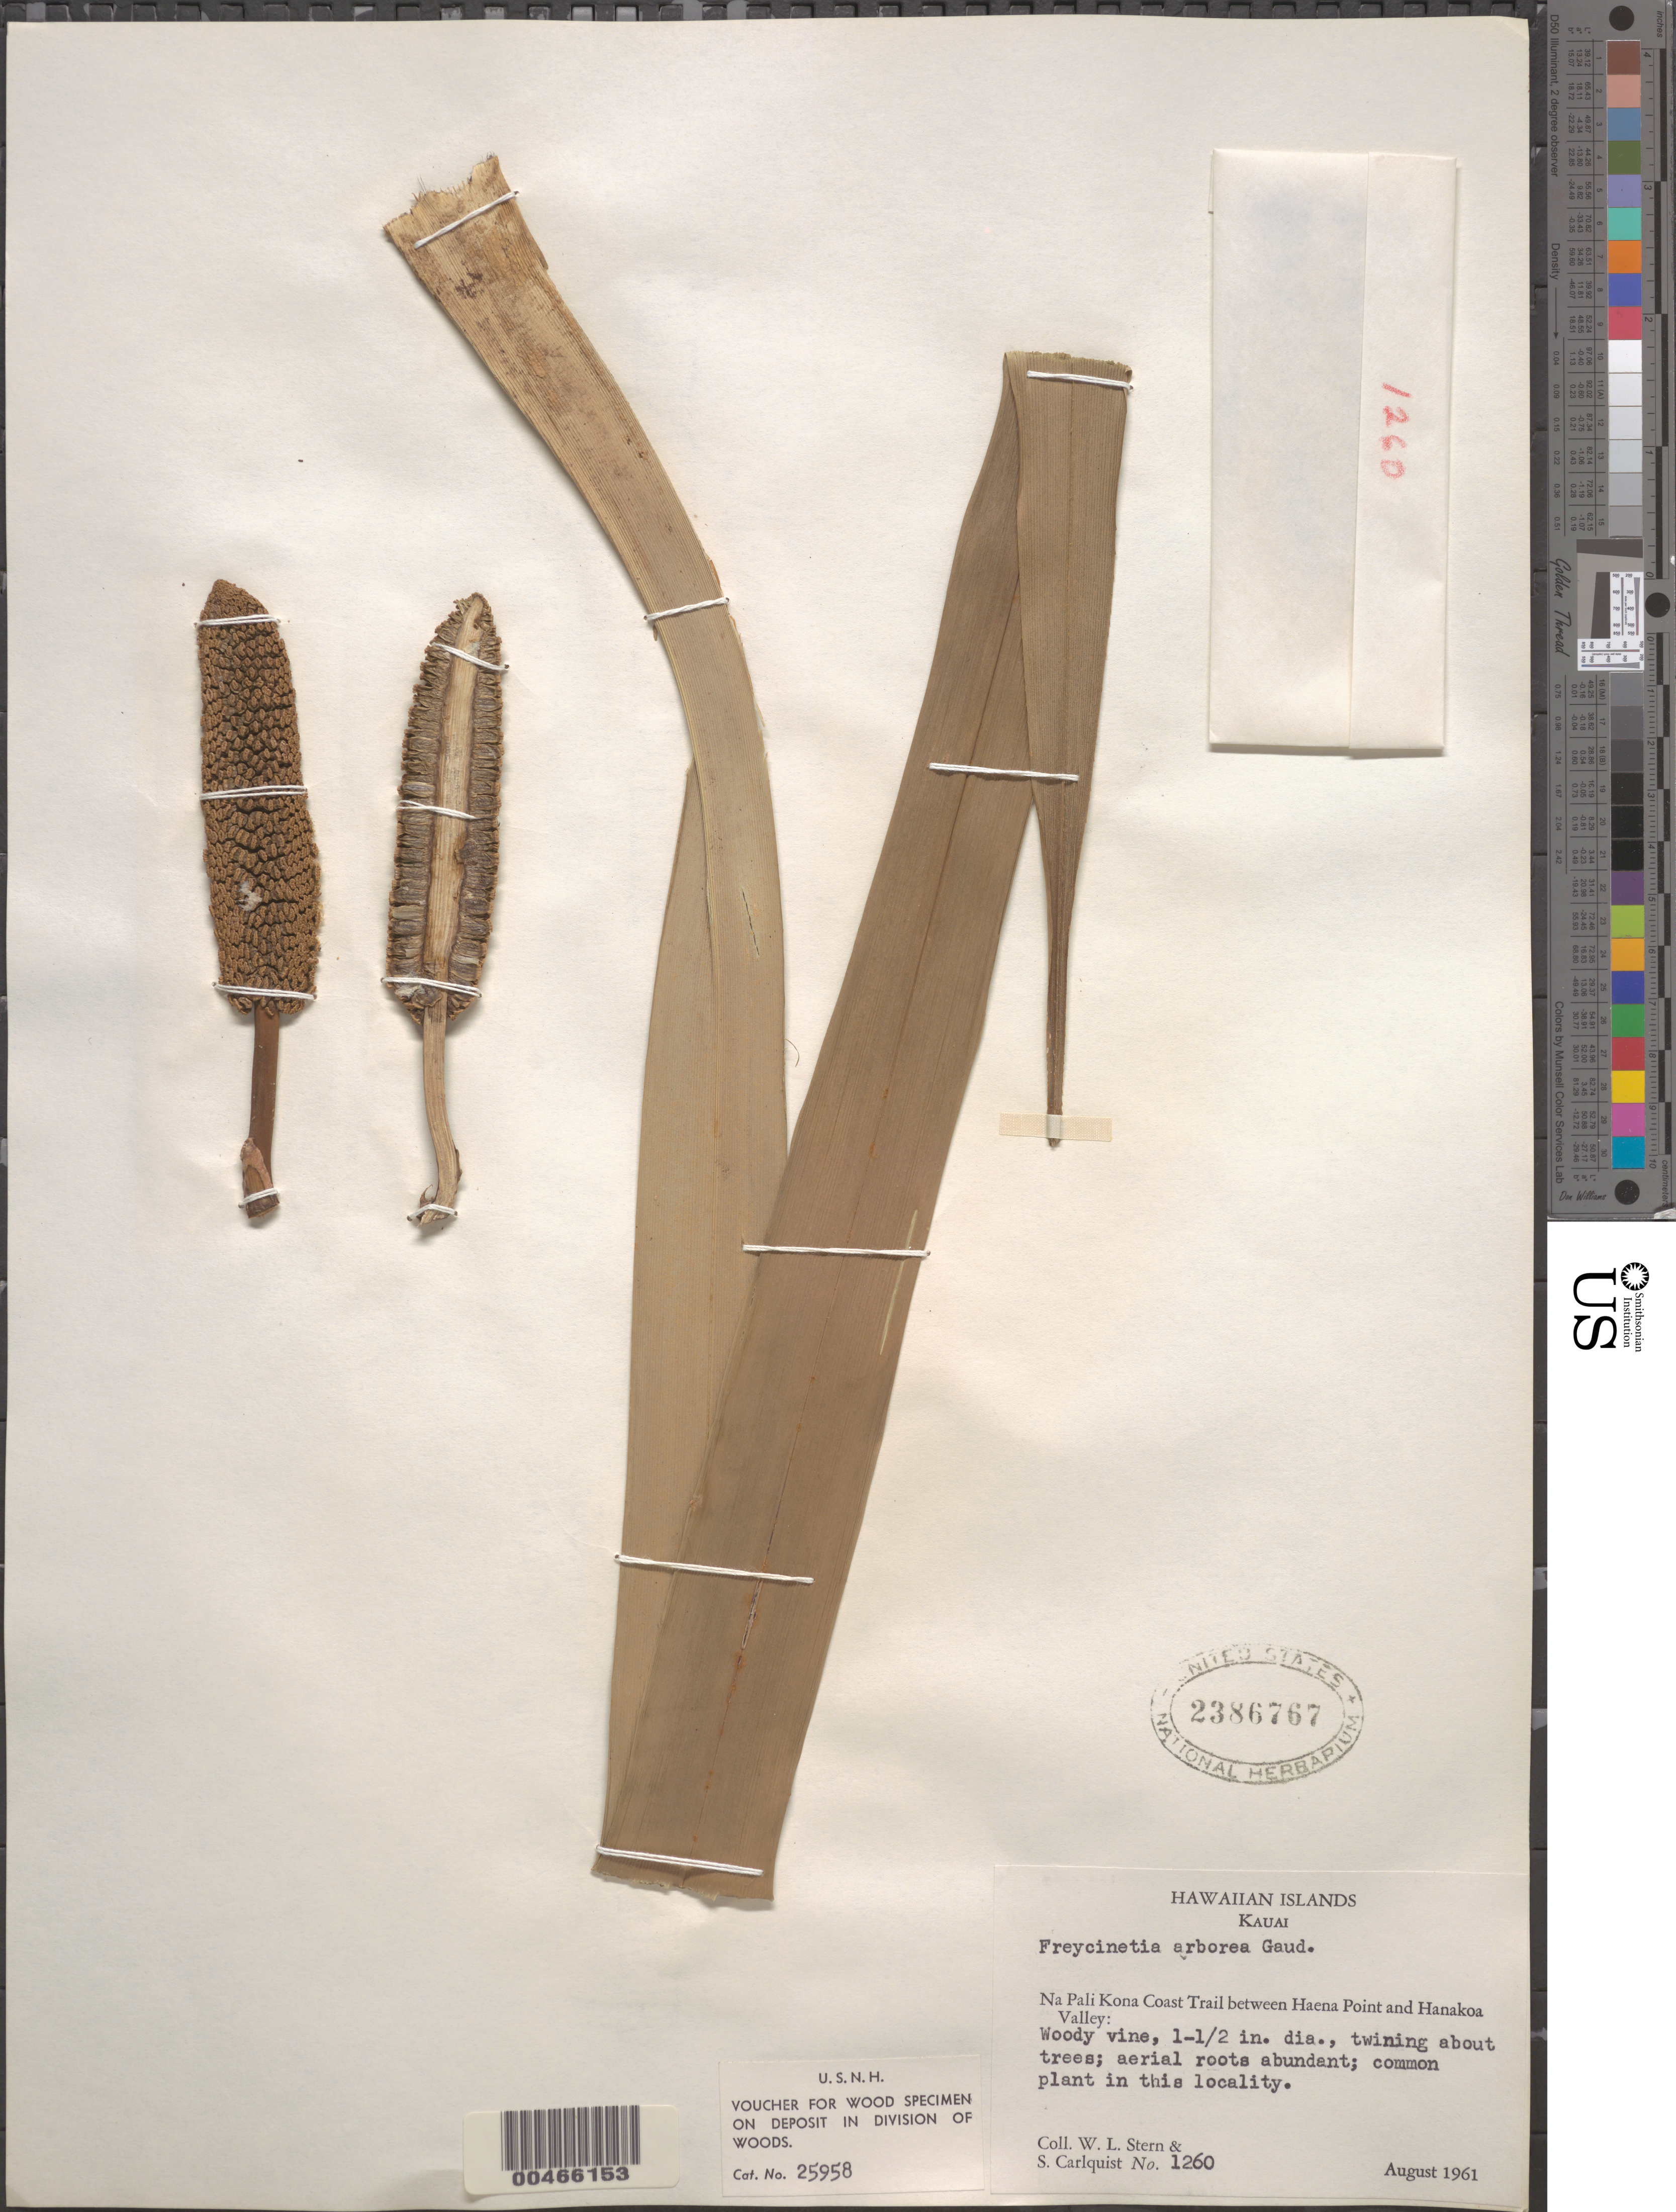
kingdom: Plantae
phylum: Tracheophyta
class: Liliopsida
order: Pandanales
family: Pandanaceae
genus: Freycinetia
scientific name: Freycinetia arborea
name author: Gaudich.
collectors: W. L. Stern & S. Carlquist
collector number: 1260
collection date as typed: Aug 1961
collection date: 1961-08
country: United States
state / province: Hawaii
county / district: Kauai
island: Kaua'i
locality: Na Pali Kona Coast Trail between Haena Point and Hanakoa Valley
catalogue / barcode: US 2386767